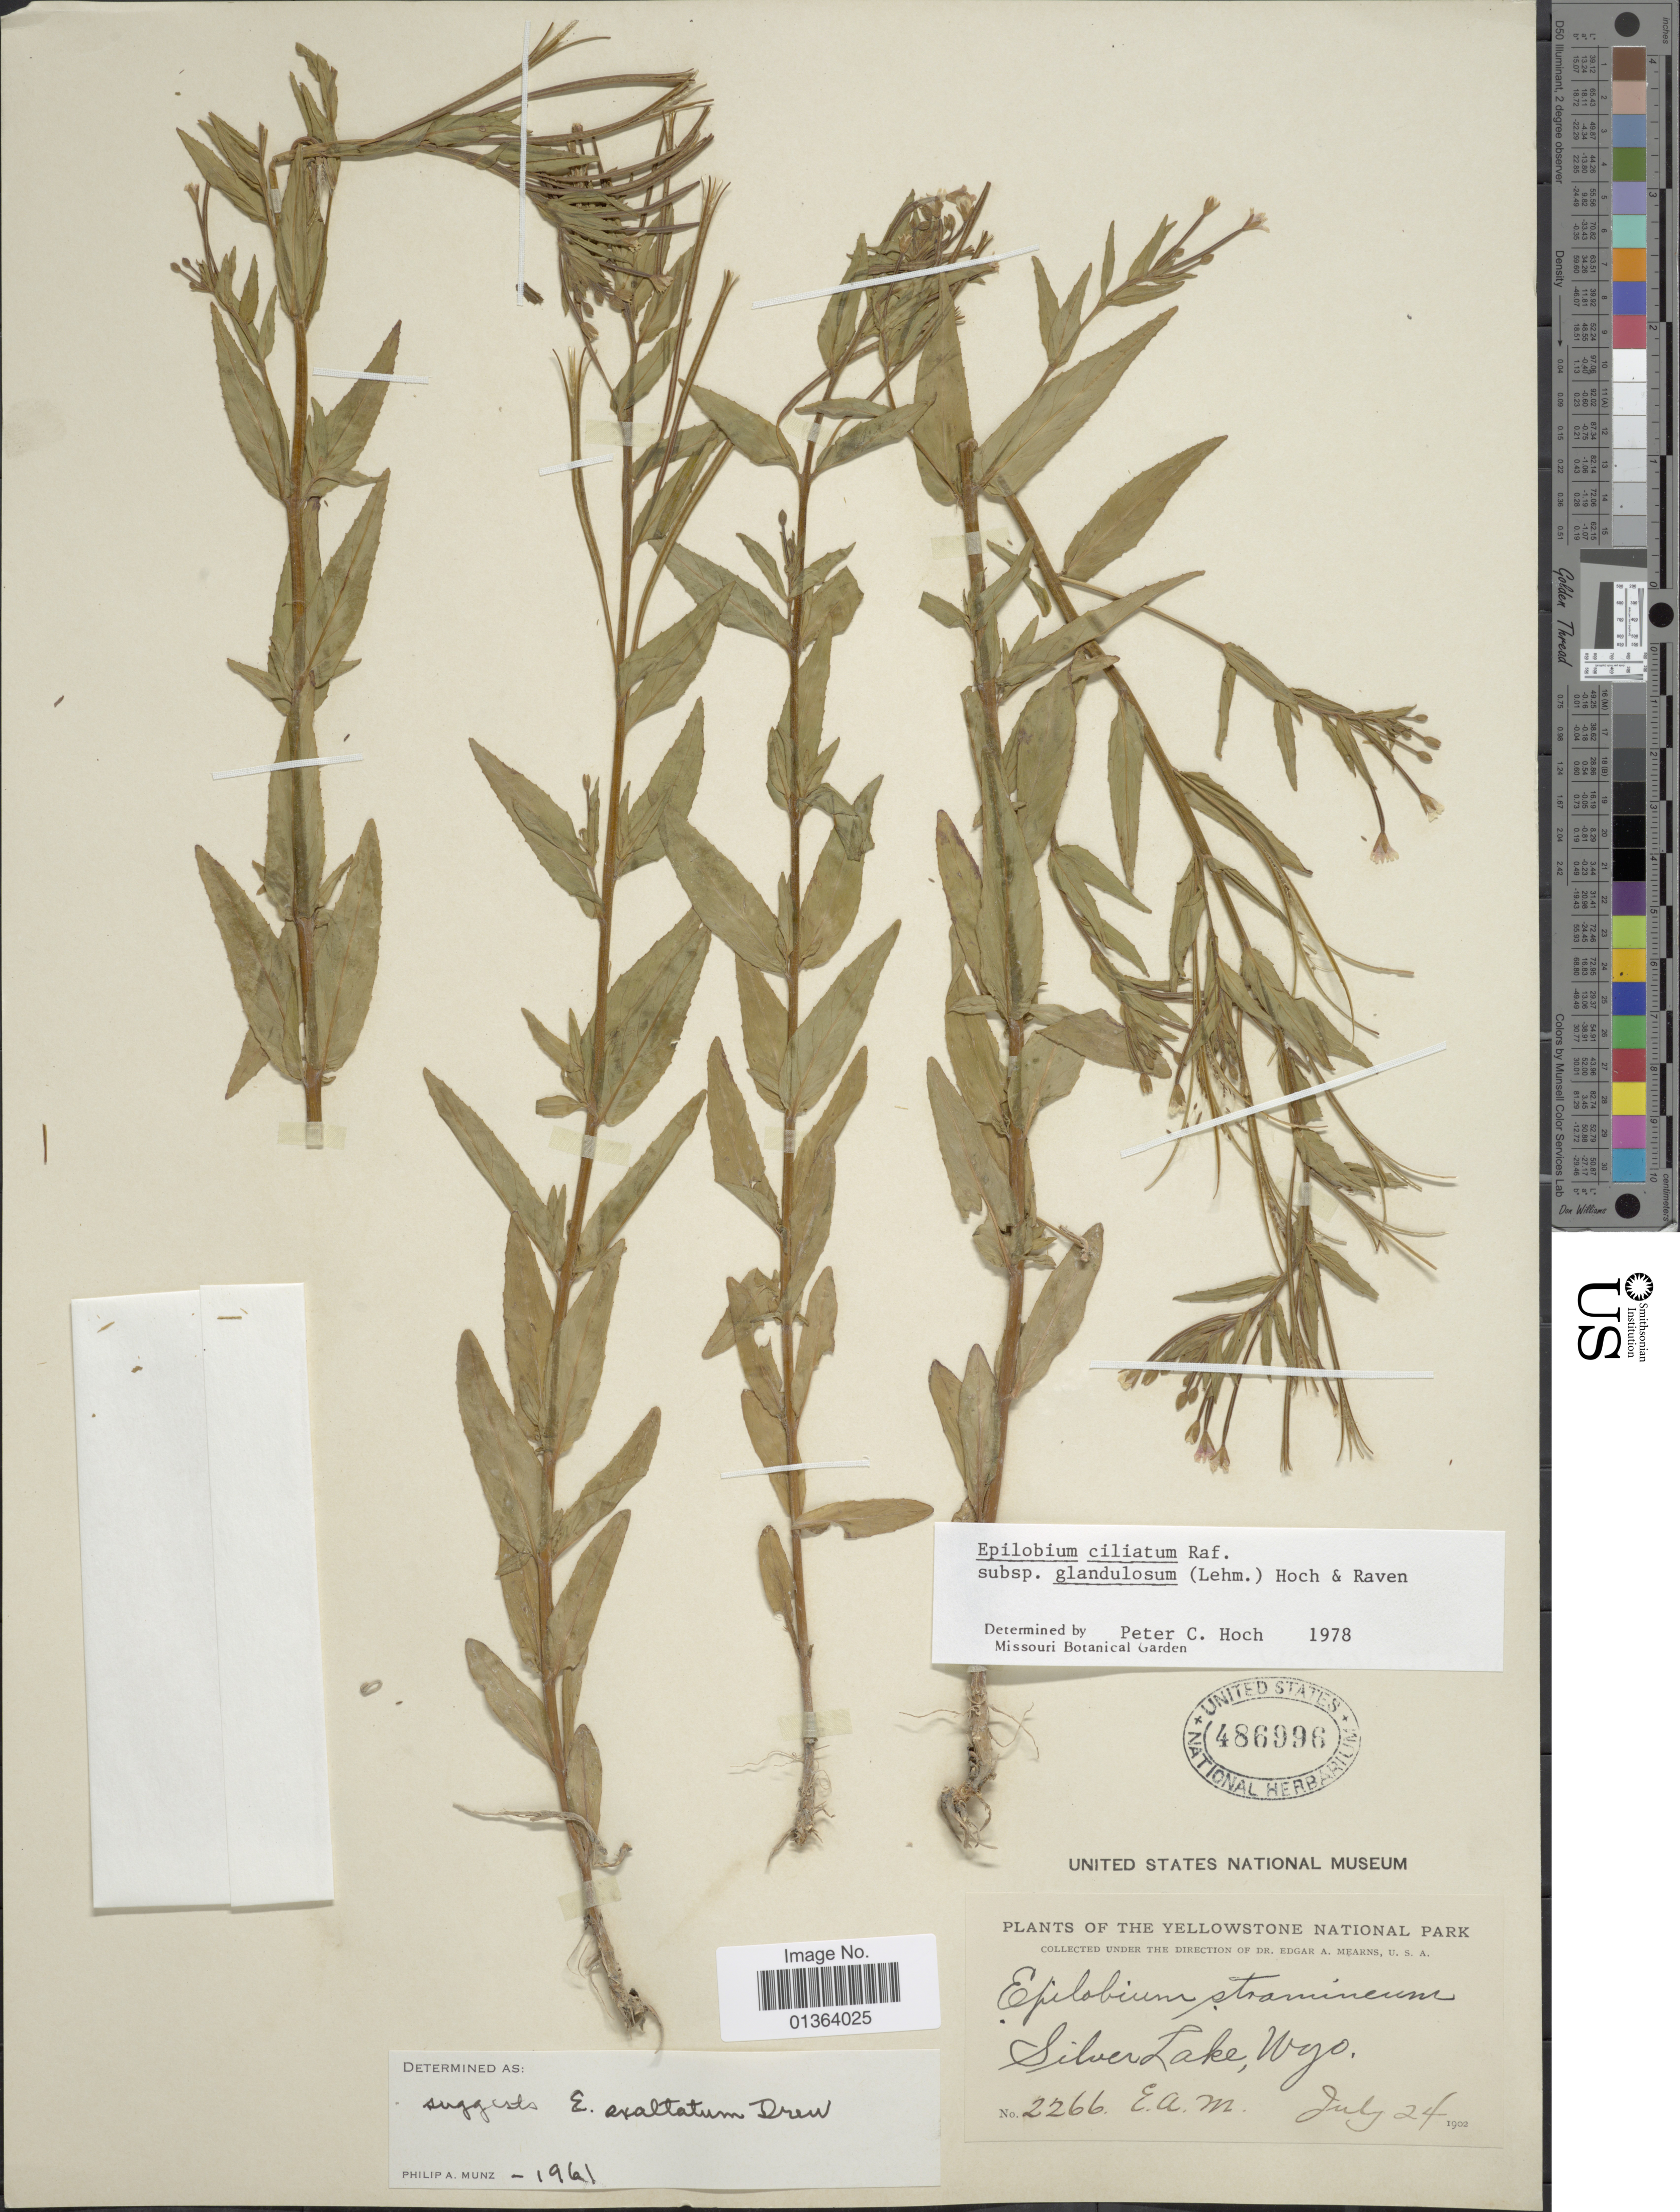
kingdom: Plantae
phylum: Tracheophyta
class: Magnoliopsida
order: Myrtales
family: Onagraceae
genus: Epilobium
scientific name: Epilobium ciliatum subsp. glandulosum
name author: (Lehm.) Hoch & P.H. Raven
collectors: E. A. Mearns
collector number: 2266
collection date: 1902-07-24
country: United States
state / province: Wyoming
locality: Silver Lake.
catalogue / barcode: US 486996